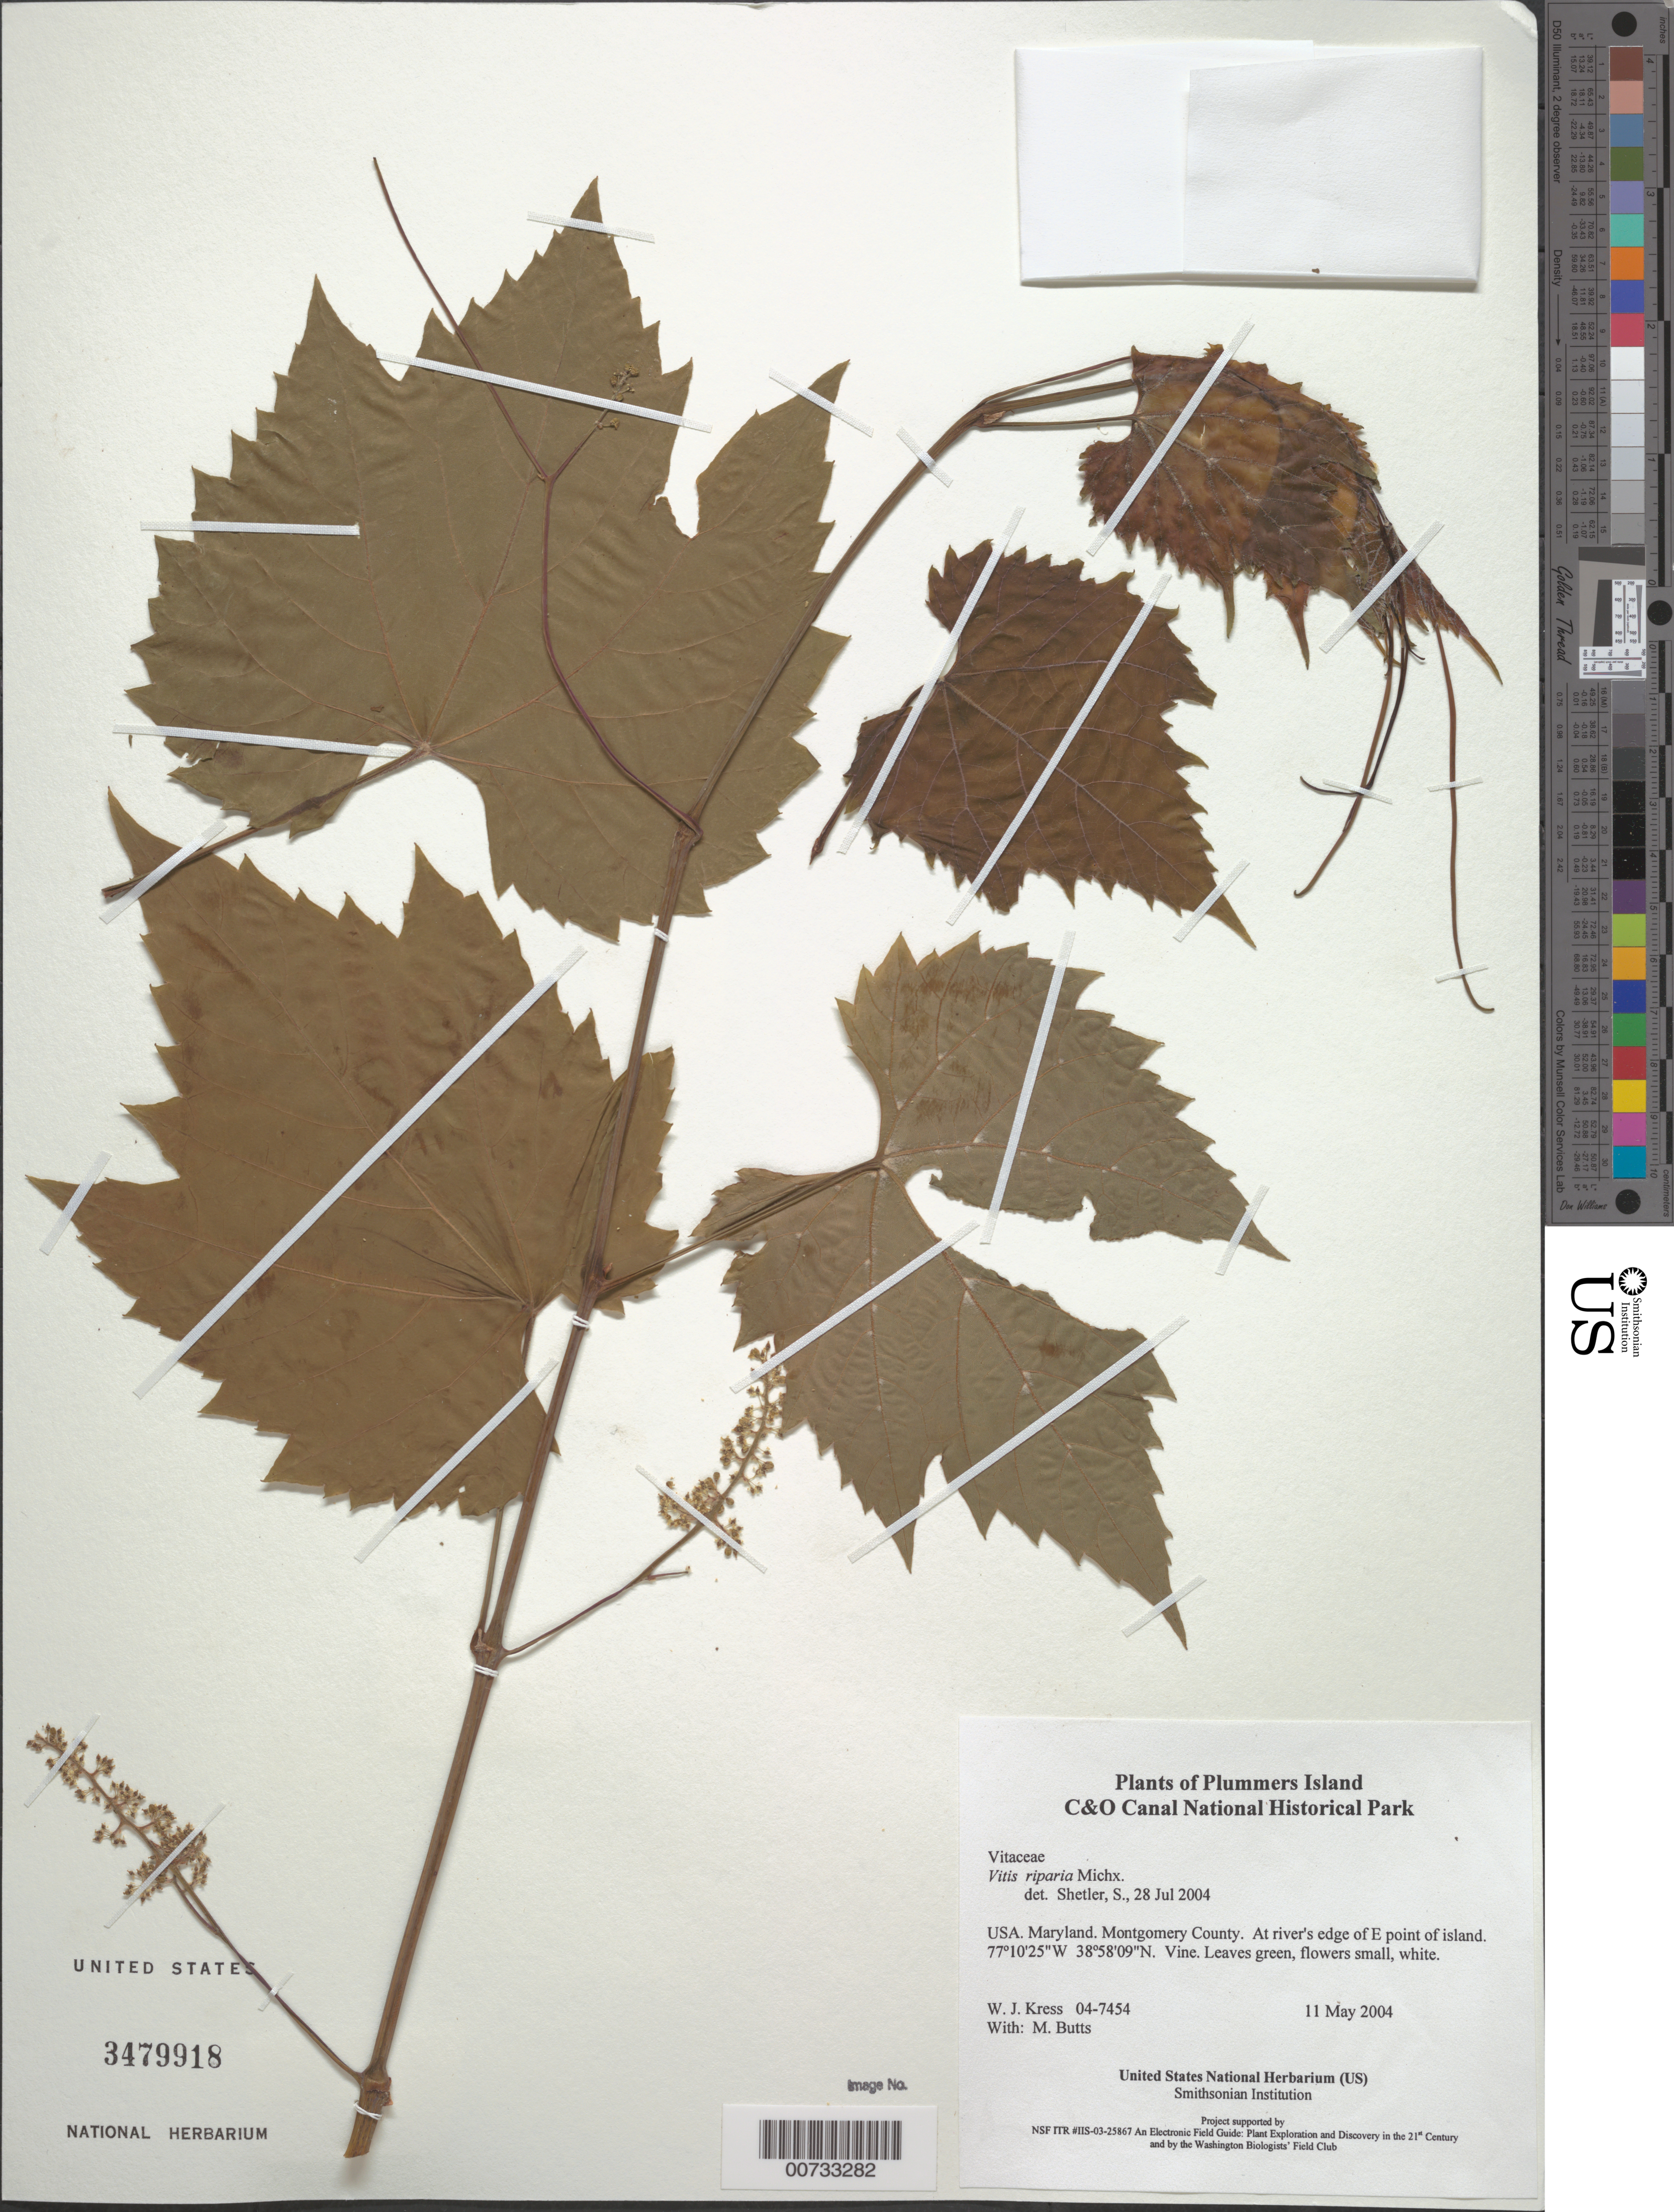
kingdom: Plantae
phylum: Tracheophyta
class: Magnoliopsida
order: Vitales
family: Vitaceae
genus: Vitis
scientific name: Vitis riparia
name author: Michx.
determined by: Shetler, Stanwyn G., (US), NMNH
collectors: W. J. Kress & M. B. Butts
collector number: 04-7454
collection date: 2004-05-11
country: United States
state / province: Maryland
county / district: Montgomery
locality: Chesapeake and Ohio Canal National Historical Park, Plummers Island, at river's edge of E point of island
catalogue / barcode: US 3479918